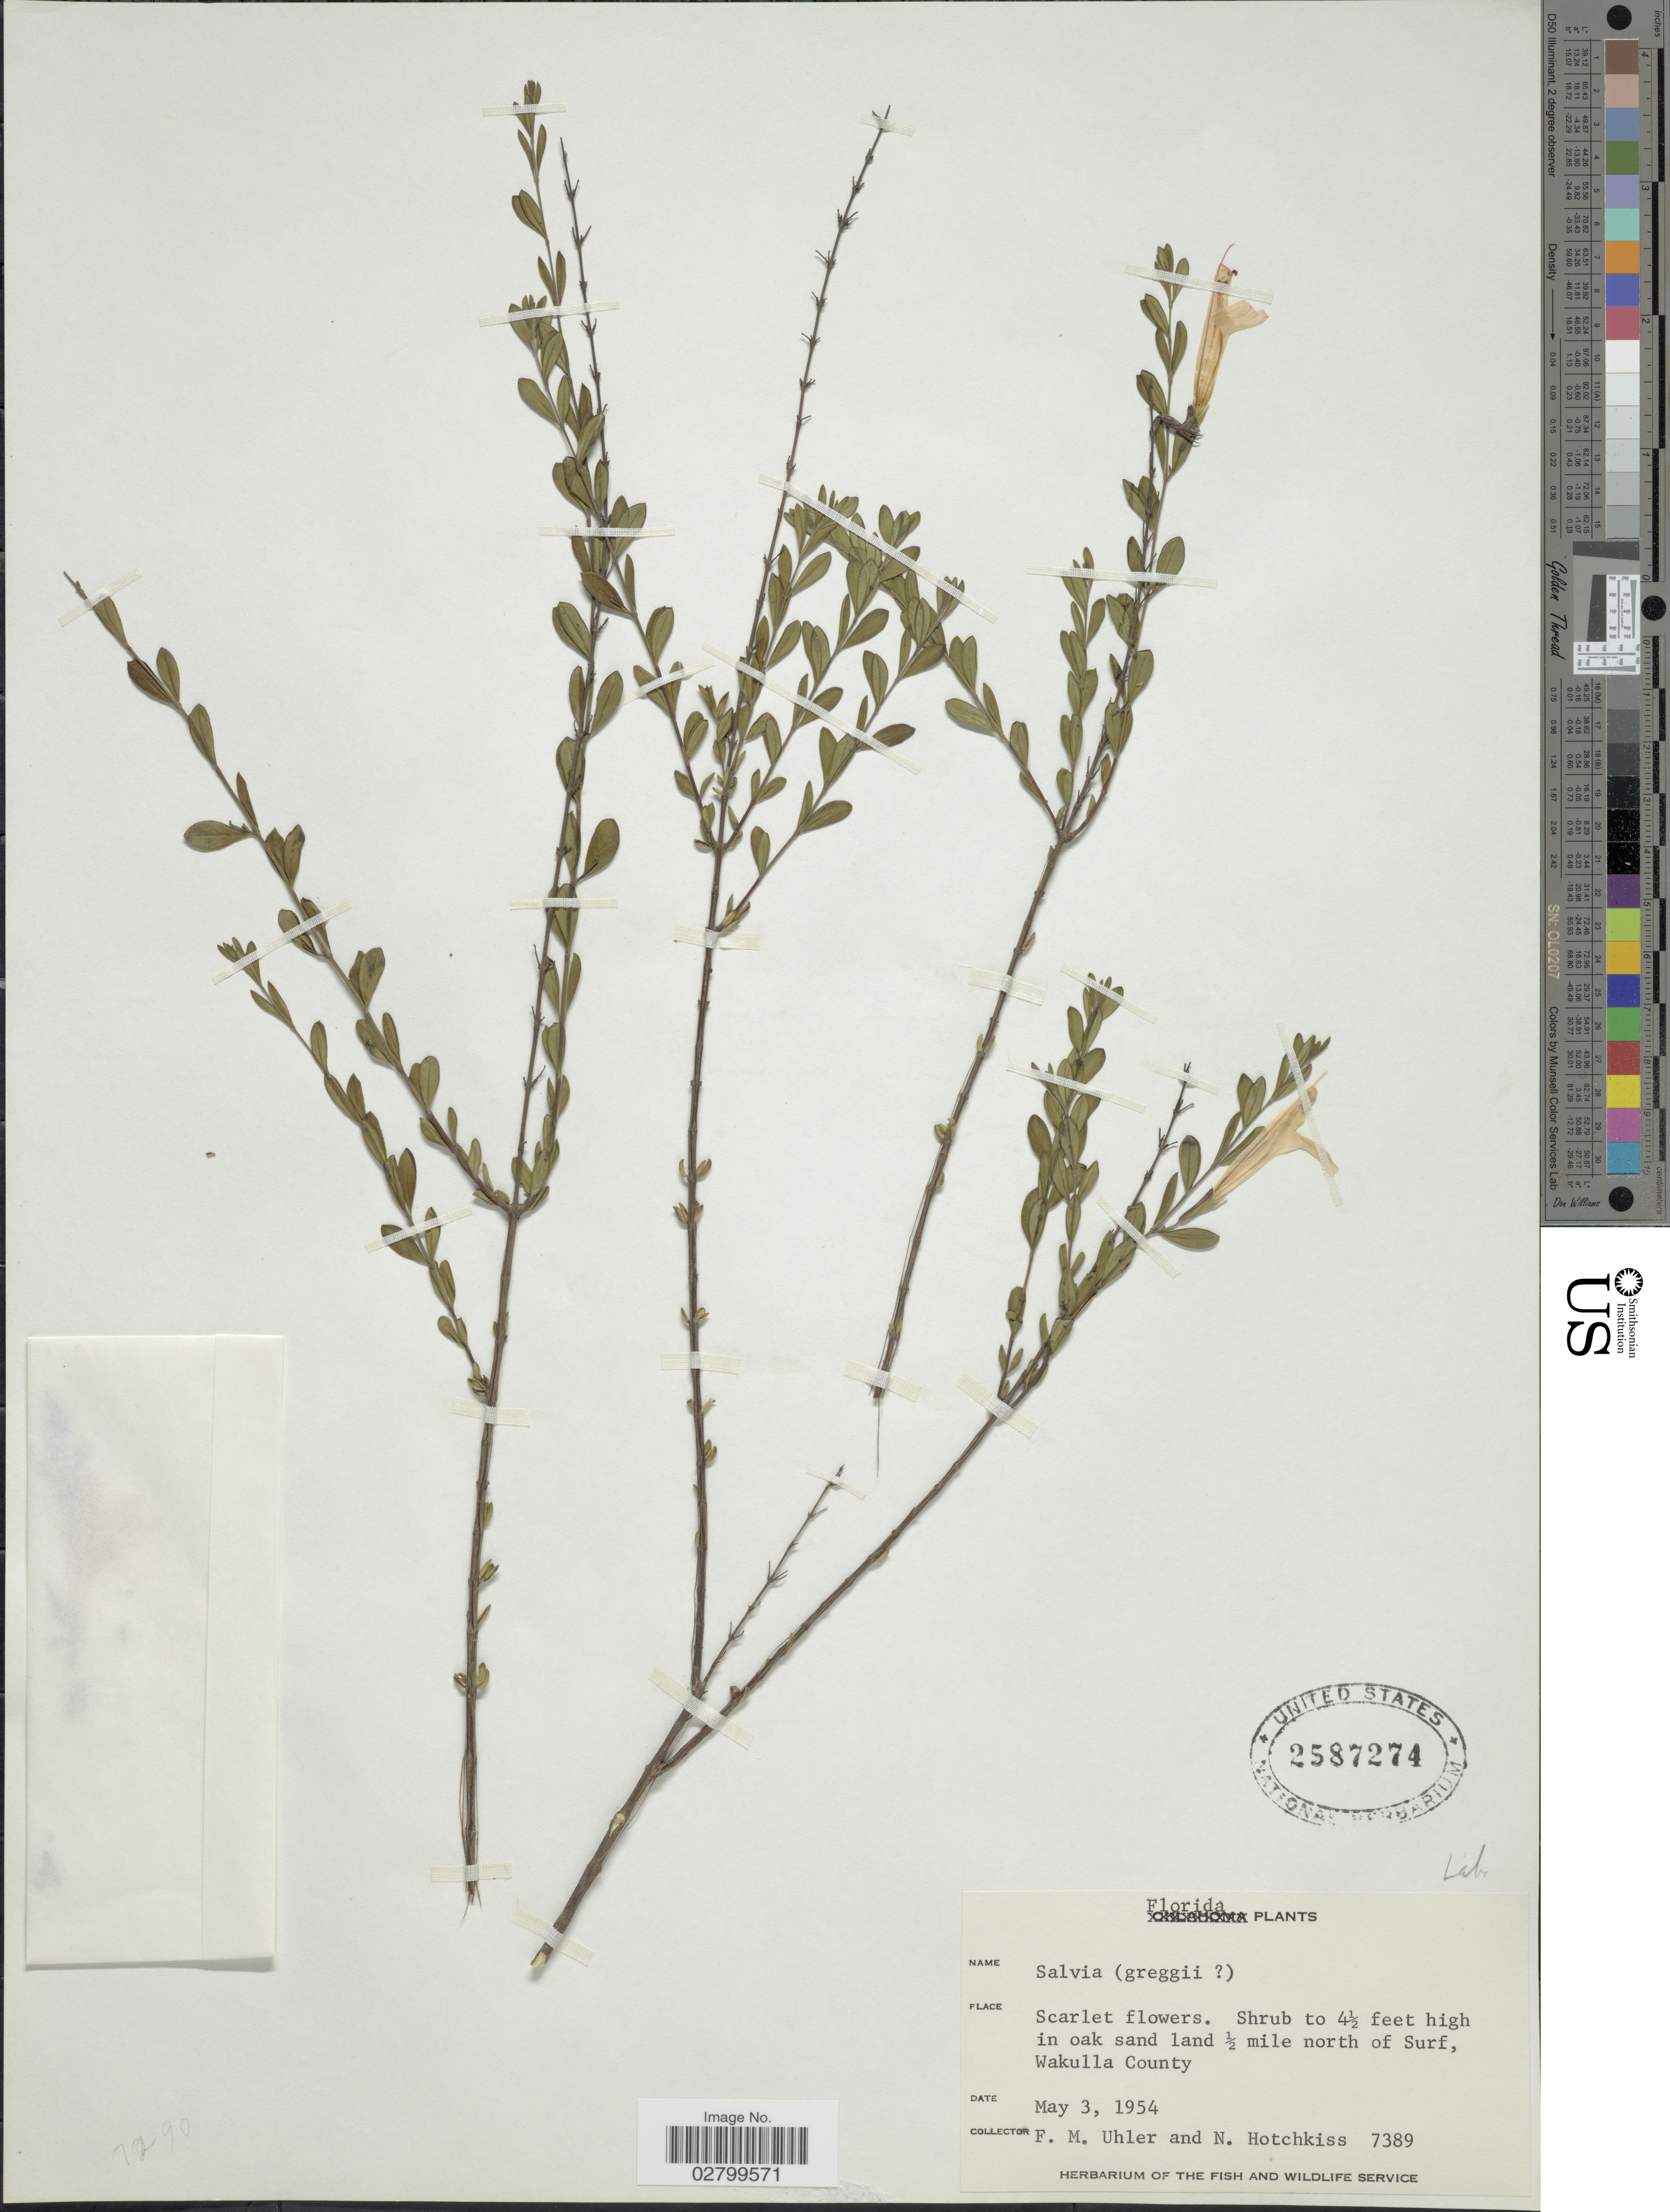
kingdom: Plantae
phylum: Tracheophyta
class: Magnoliopsida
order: Lamiales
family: Lamiaceae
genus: Salvia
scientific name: Salvia greggii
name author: A. Gray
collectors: F. M. Uhler & N. Hotchkiss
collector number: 7389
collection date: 1954-05-03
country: United States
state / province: Florida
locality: Shrub to 4½ feet high in oak sand land ½ mile north of Surf, Wakulla County.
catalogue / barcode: US 2587274